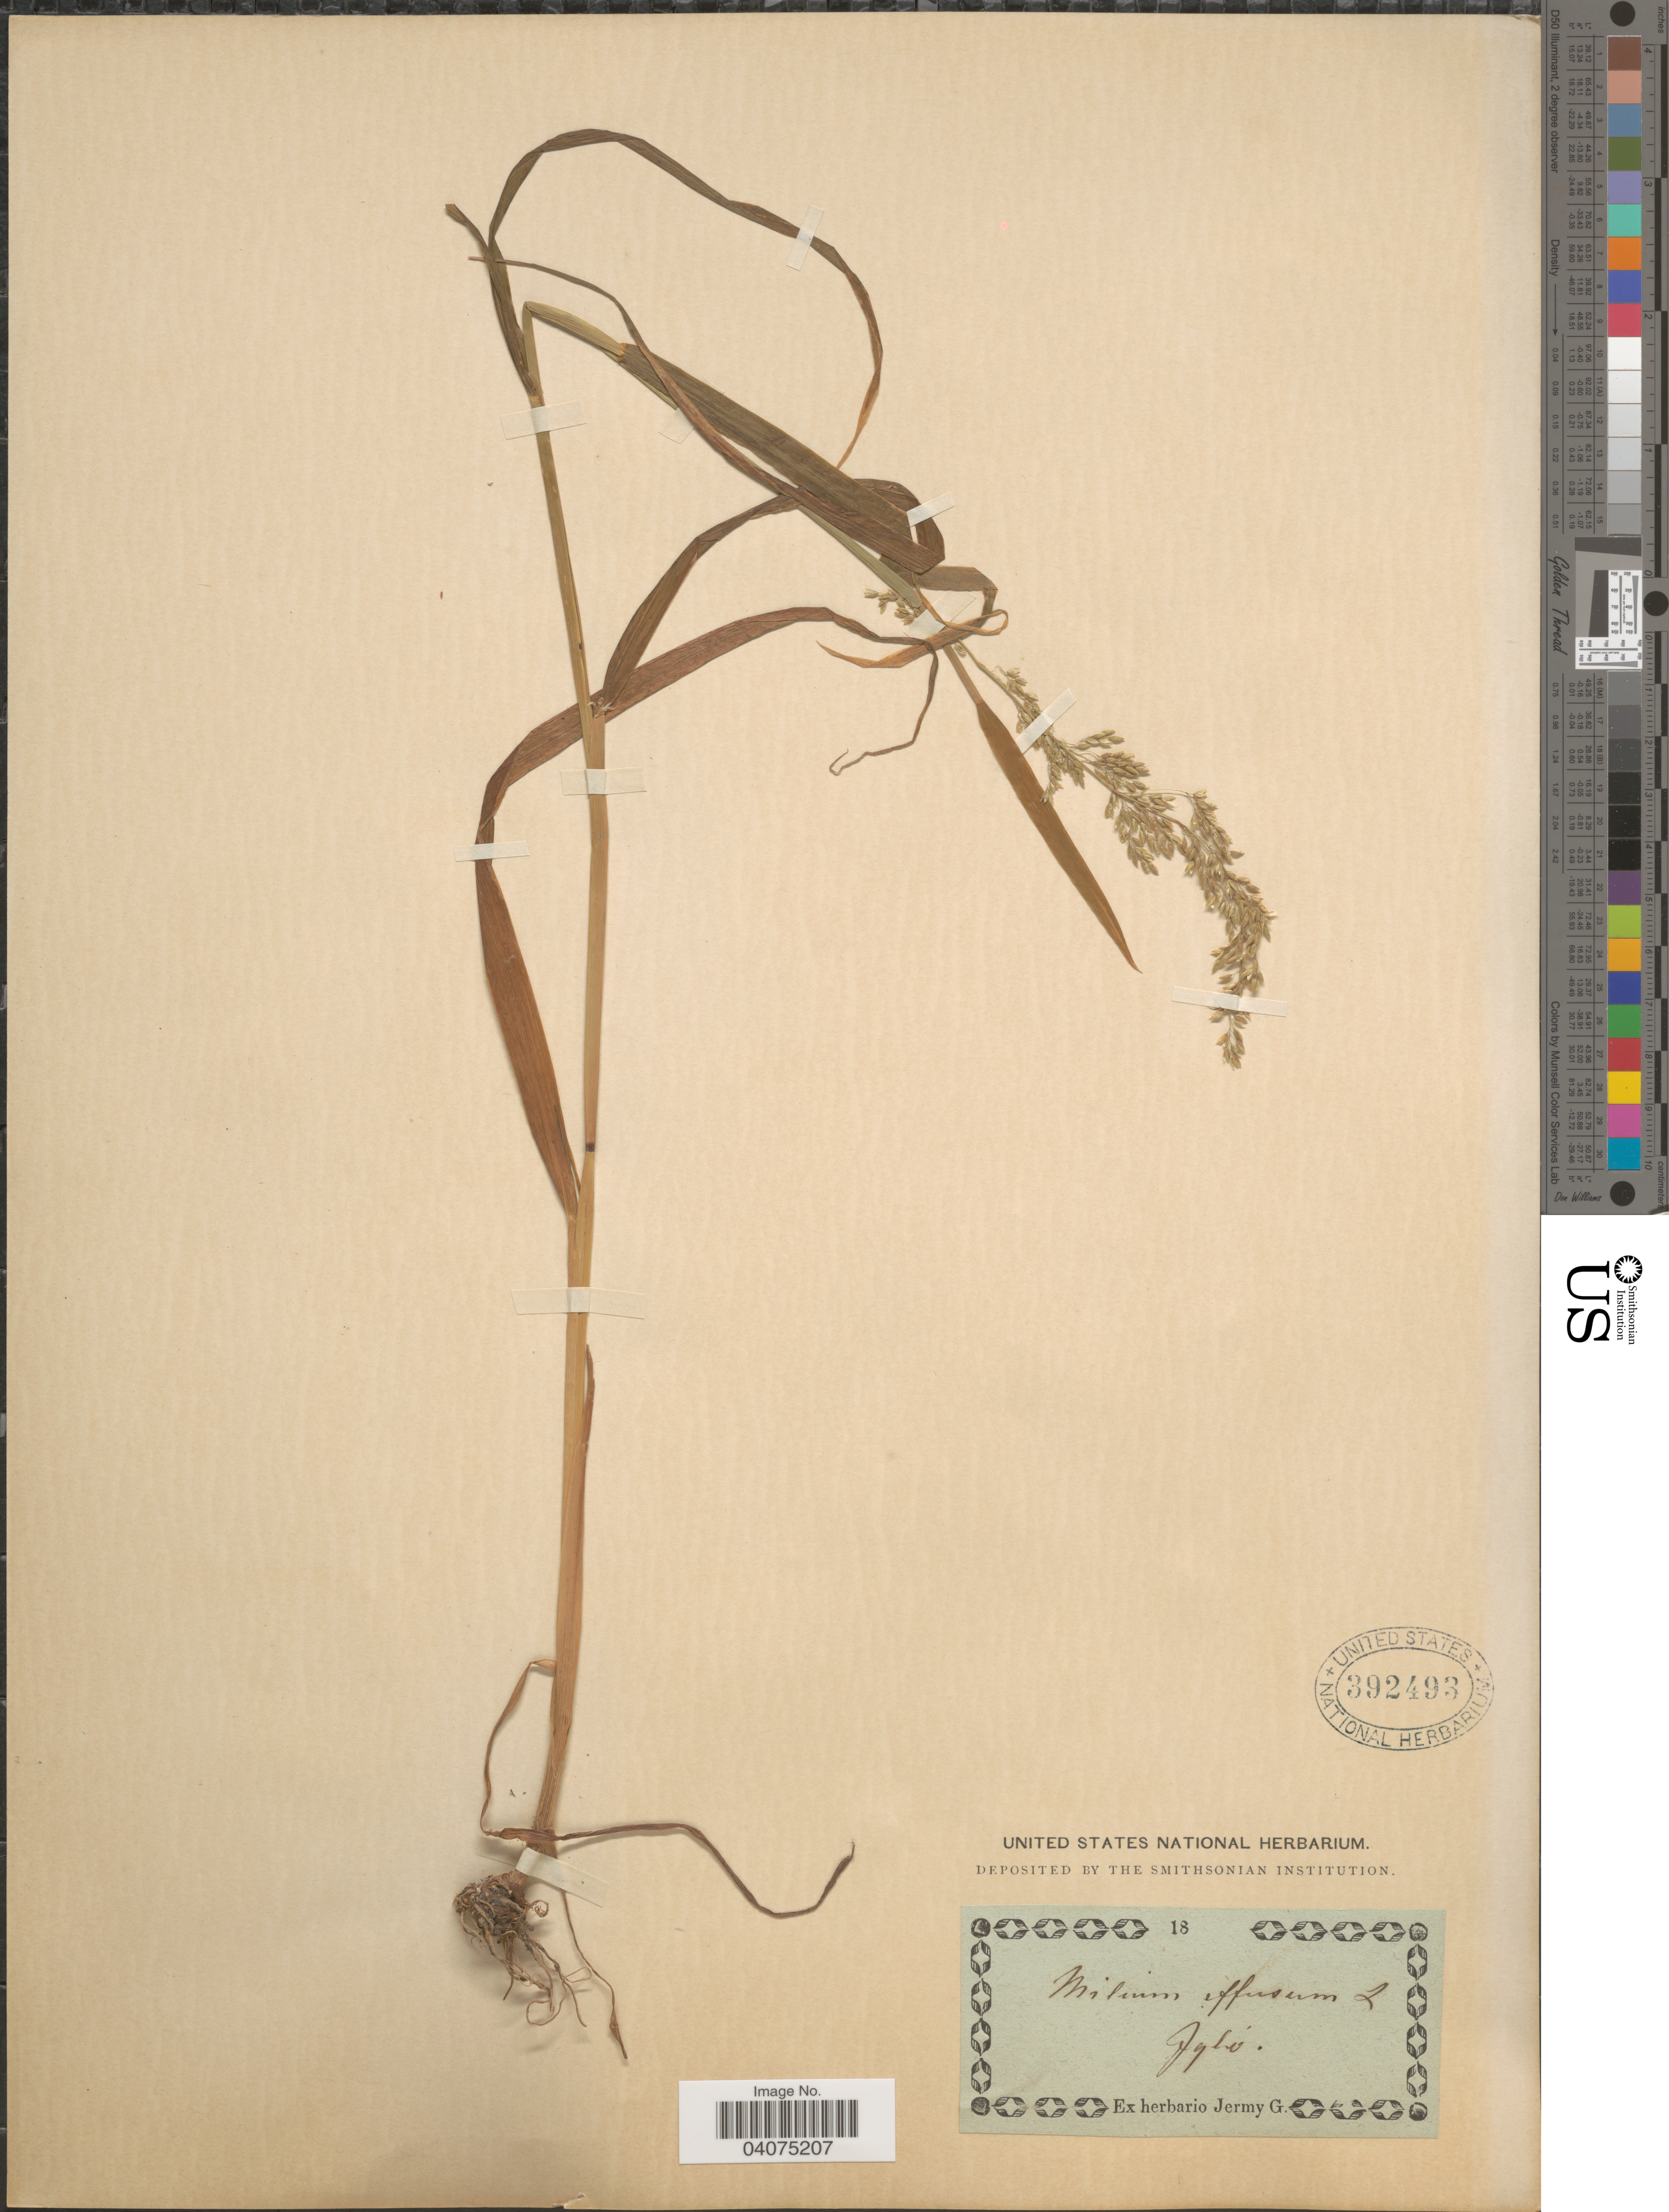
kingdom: Plantae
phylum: Tracheophyta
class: Liliopsida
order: Poales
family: Poaceae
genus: Milium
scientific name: Milium effusum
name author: L.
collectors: ex herb. G. Jermy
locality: Iglio.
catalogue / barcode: US 392493